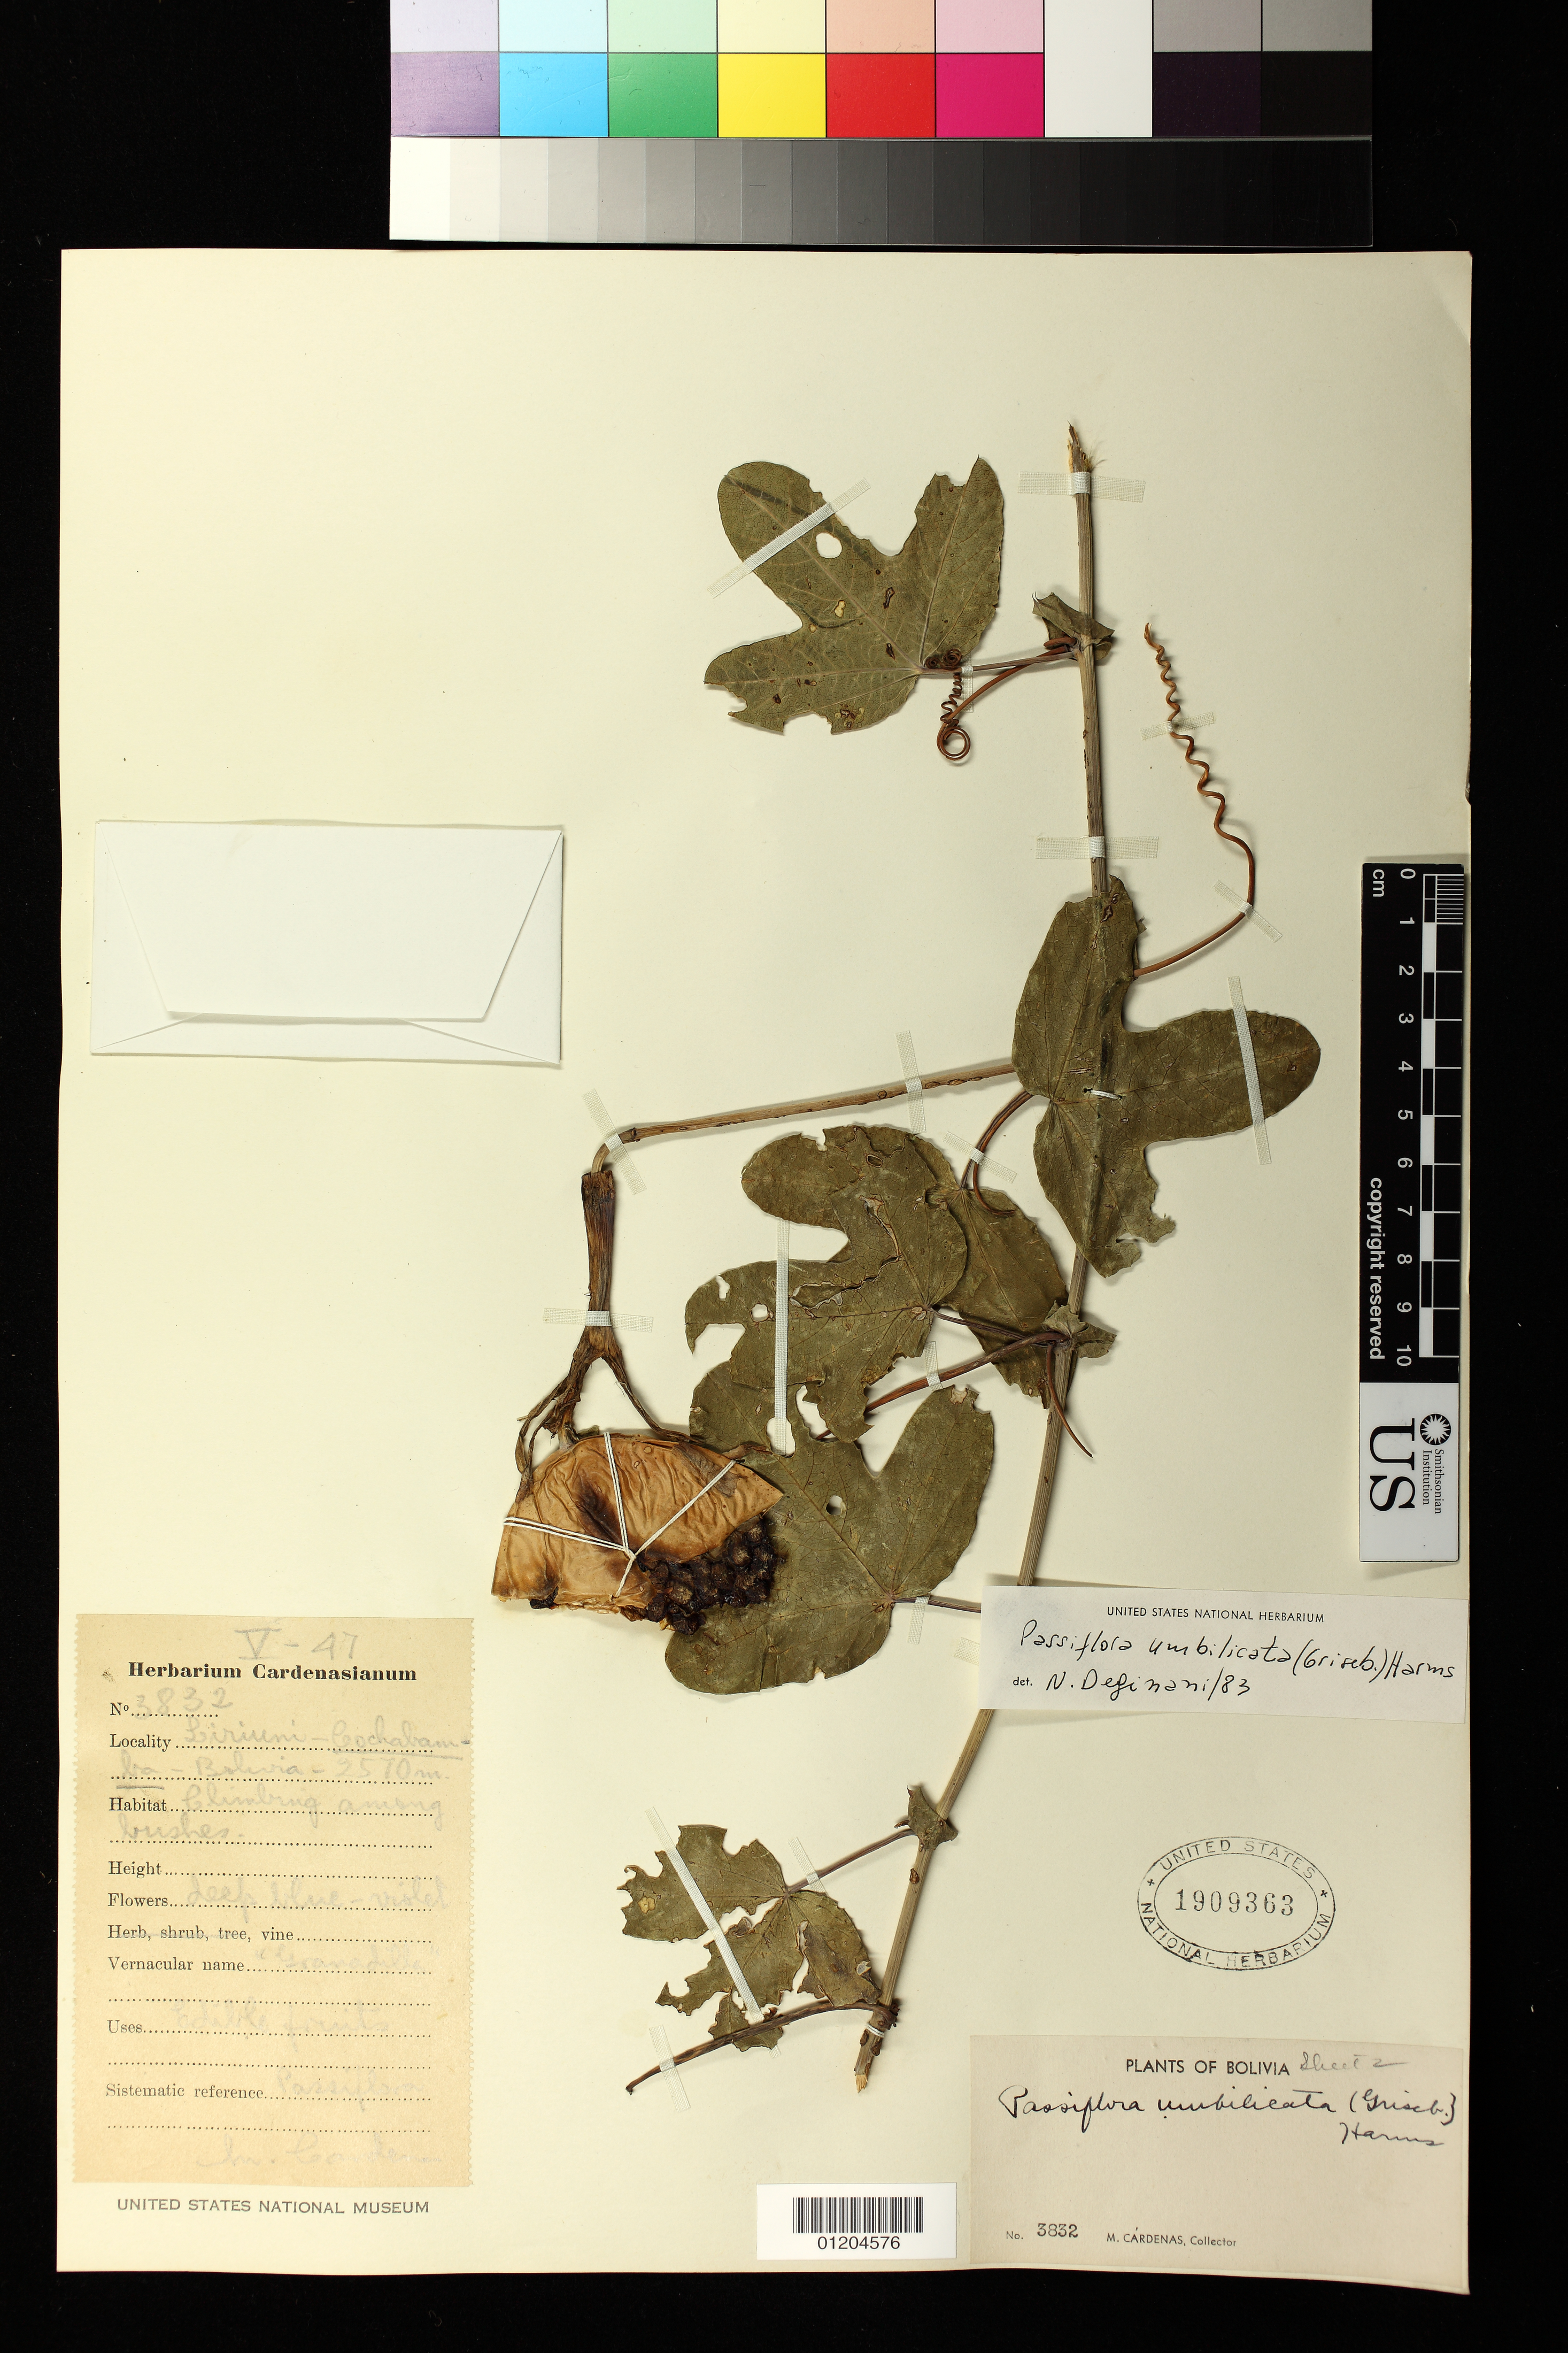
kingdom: Plantae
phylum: Tracheophyta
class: Magnoliopsida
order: Malpighiales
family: Passifloraceae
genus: Passiflora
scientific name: Passiflora umbilicata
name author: (Griseb.) Harms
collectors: M. Cárdenas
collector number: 3832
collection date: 1947-05-01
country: Bolivia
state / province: Cochabamba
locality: Liriuni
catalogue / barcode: US 1909363